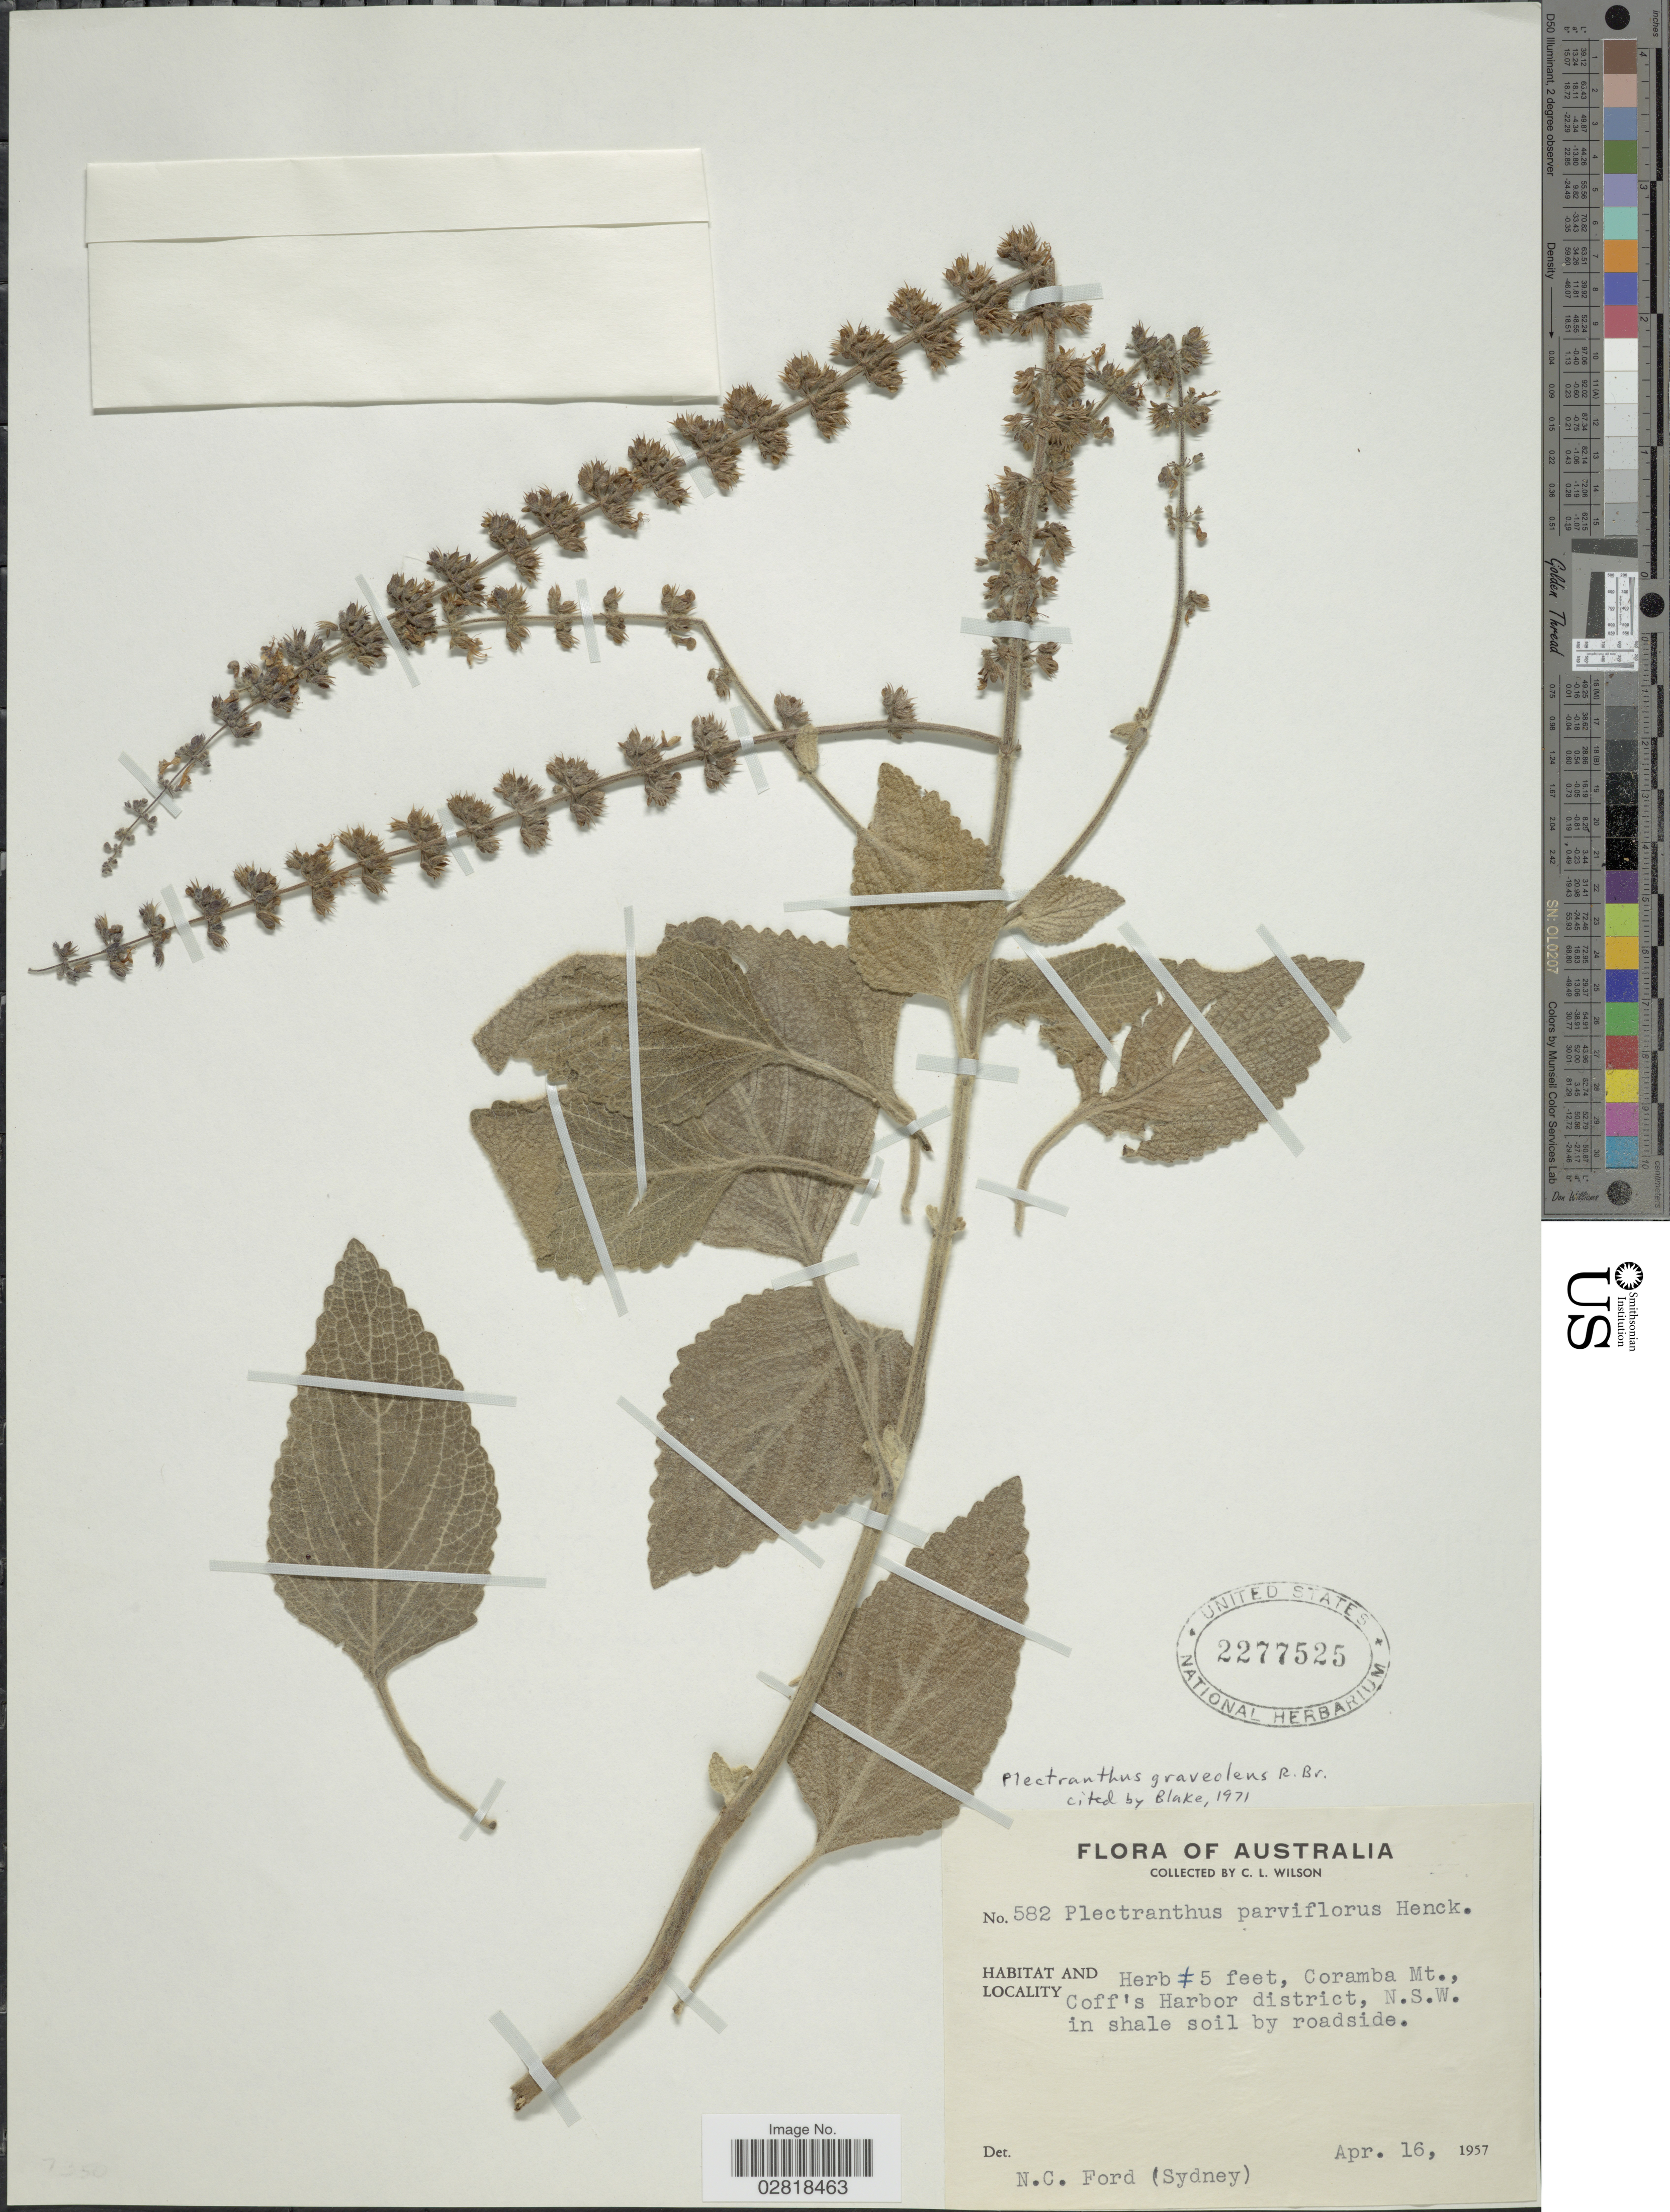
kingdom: Plantae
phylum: Tracheophyta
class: Magnoliopsida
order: Lamiales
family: Lamiaceae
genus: Plectranthus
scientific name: Plectranthus graveolens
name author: R. Br.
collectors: C. L. Wilson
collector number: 582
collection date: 1957-04-16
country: Australia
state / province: New South Wales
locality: Coramba Mt., Coff's Harbor district, N.S.W.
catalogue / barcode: US 2277525